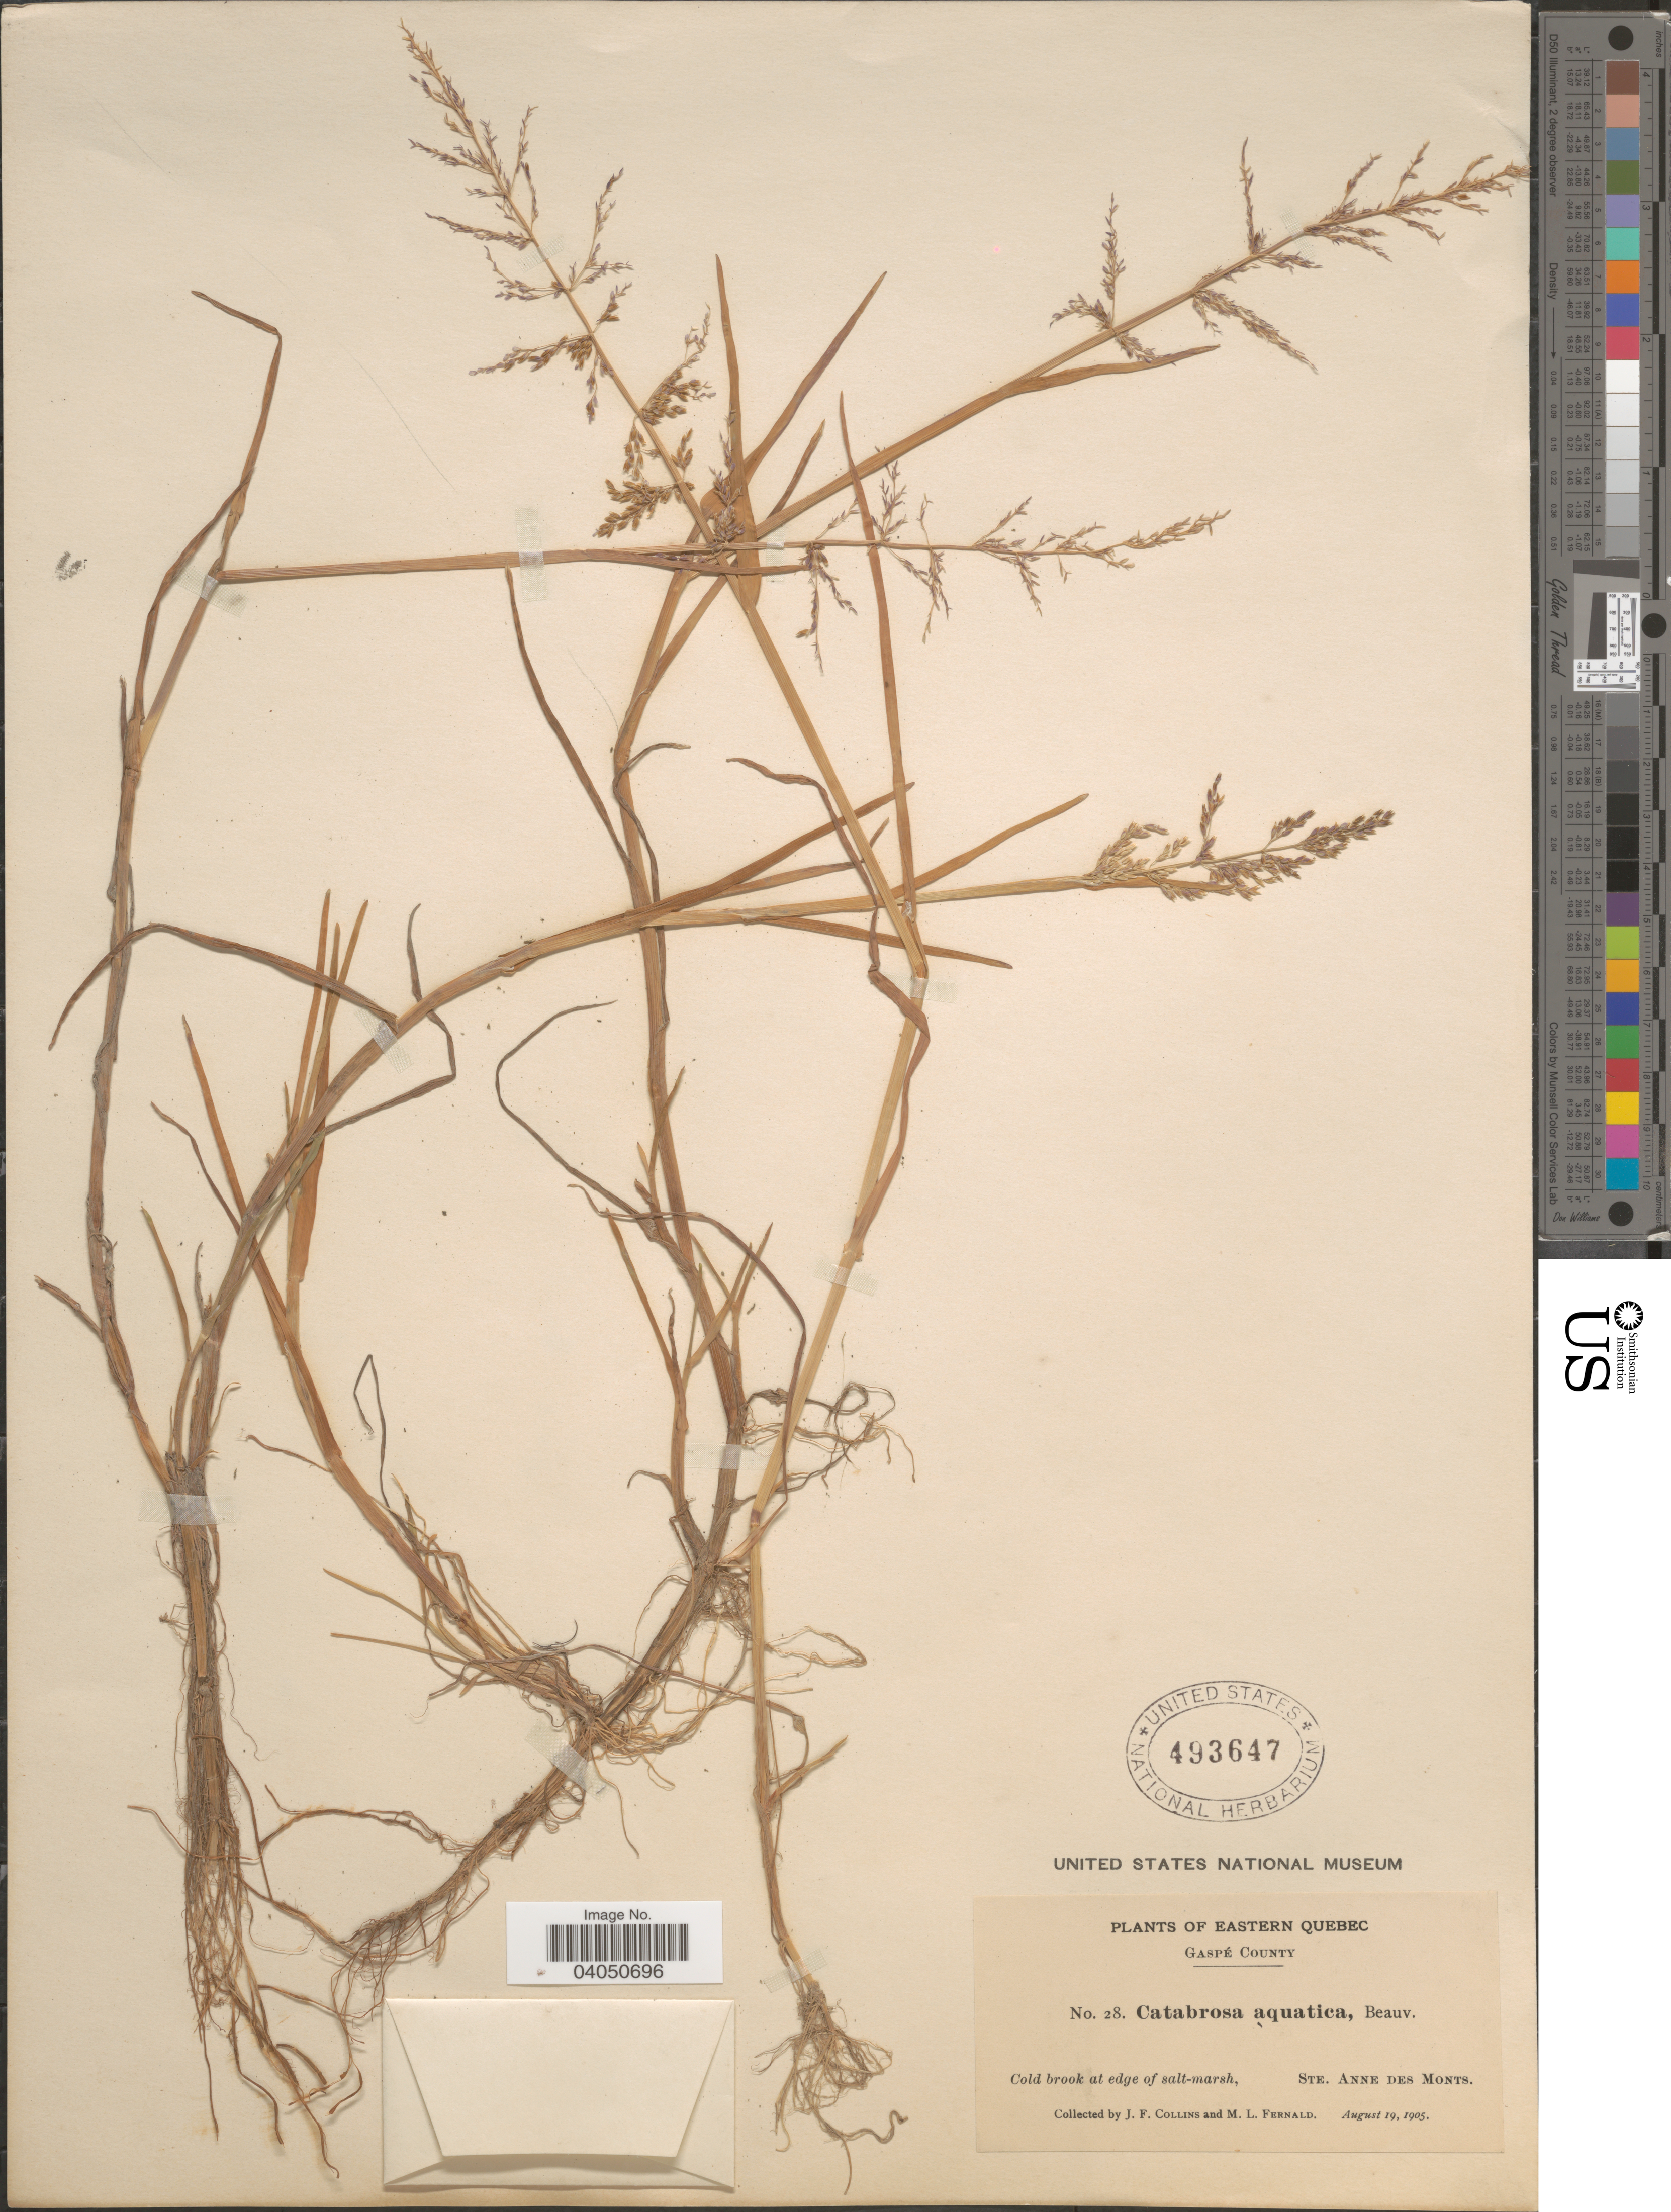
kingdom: Plantae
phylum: Tracheophyta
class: Liliopsida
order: Poales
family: Poaceae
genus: Catabrosa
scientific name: Catabrosa aquatica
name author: (L.) P. Beauv.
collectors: J. Collins & M. L. Fernald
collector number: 28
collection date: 1905-08-19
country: Canada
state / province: Quebec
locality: Eastern Quebec. Gaspé County. Ste. Anne des Monts.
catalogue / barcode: US 493647